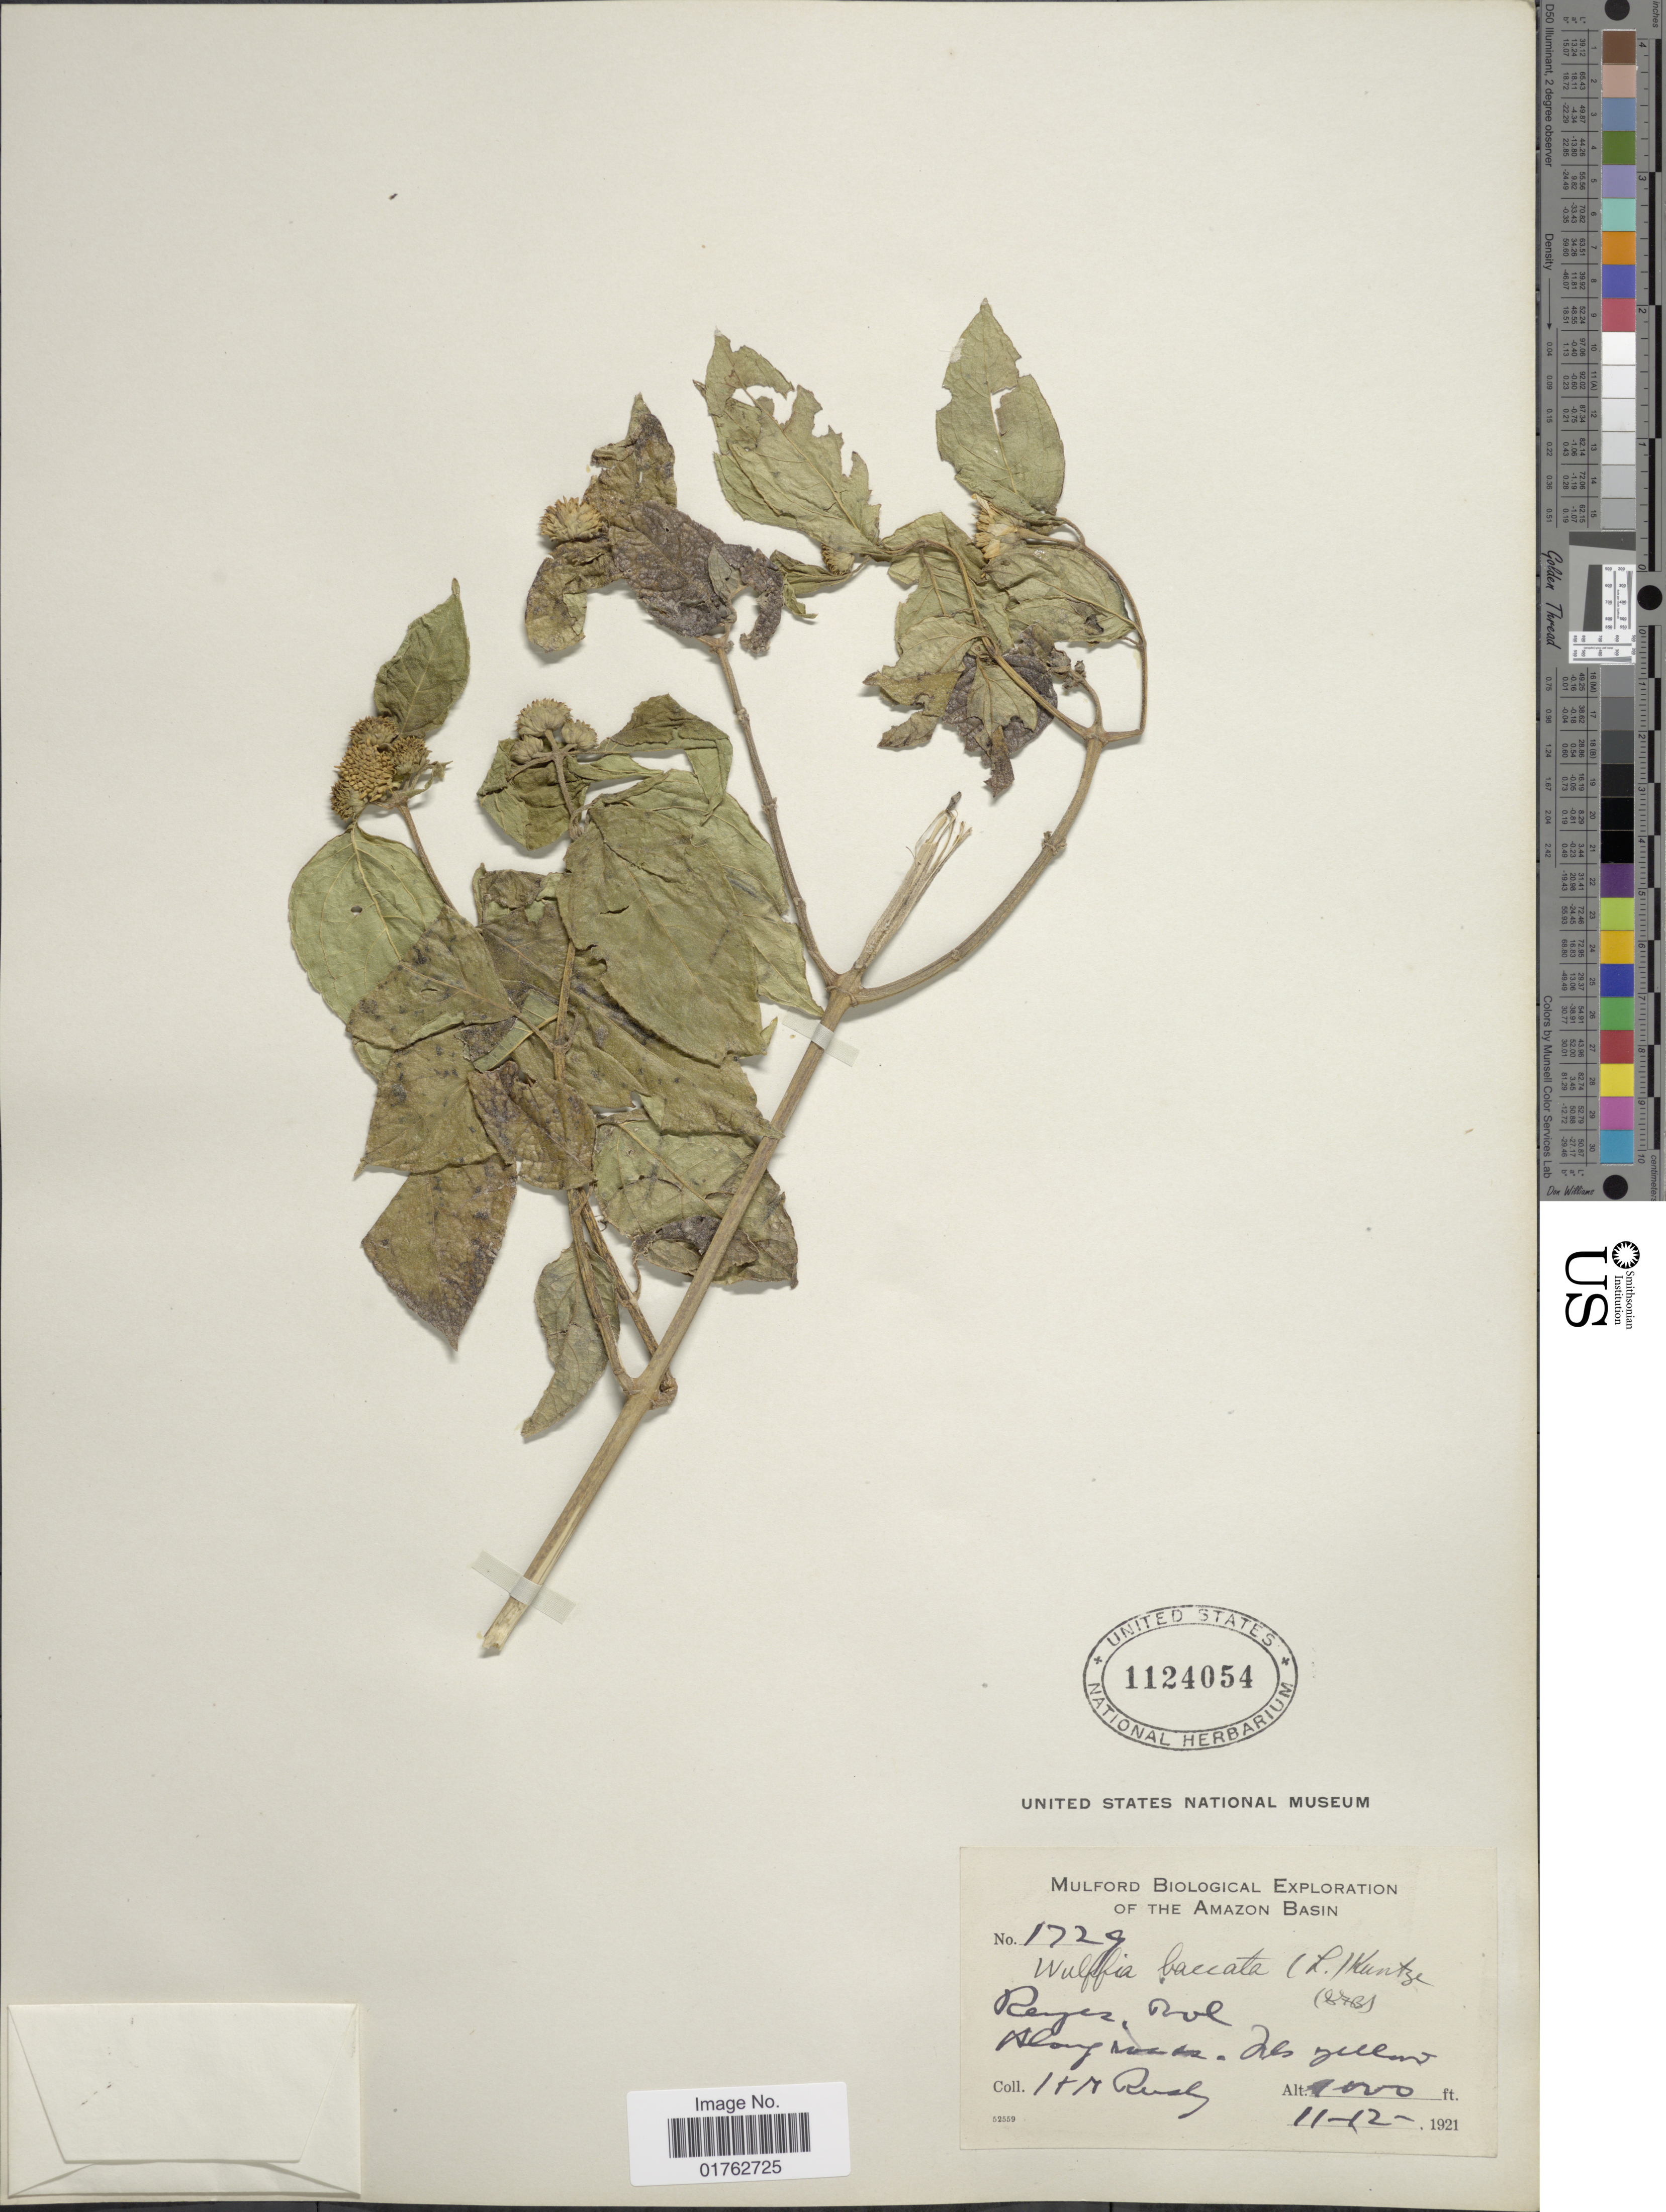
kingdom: Plantae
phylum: Tracheophyta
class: Magnoliopsida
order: Asterales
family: Asteraceae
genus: Wulffia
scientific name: Wulffia baccata var. baccata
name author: (L.) Kuntze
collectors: H. H. Rusby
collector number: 1729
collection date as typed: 11-12-1921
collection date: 1921-11-12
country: Bolivia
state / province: Beni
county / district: José Ballivián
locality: Reyes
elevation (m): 305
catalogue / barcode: US 1124054